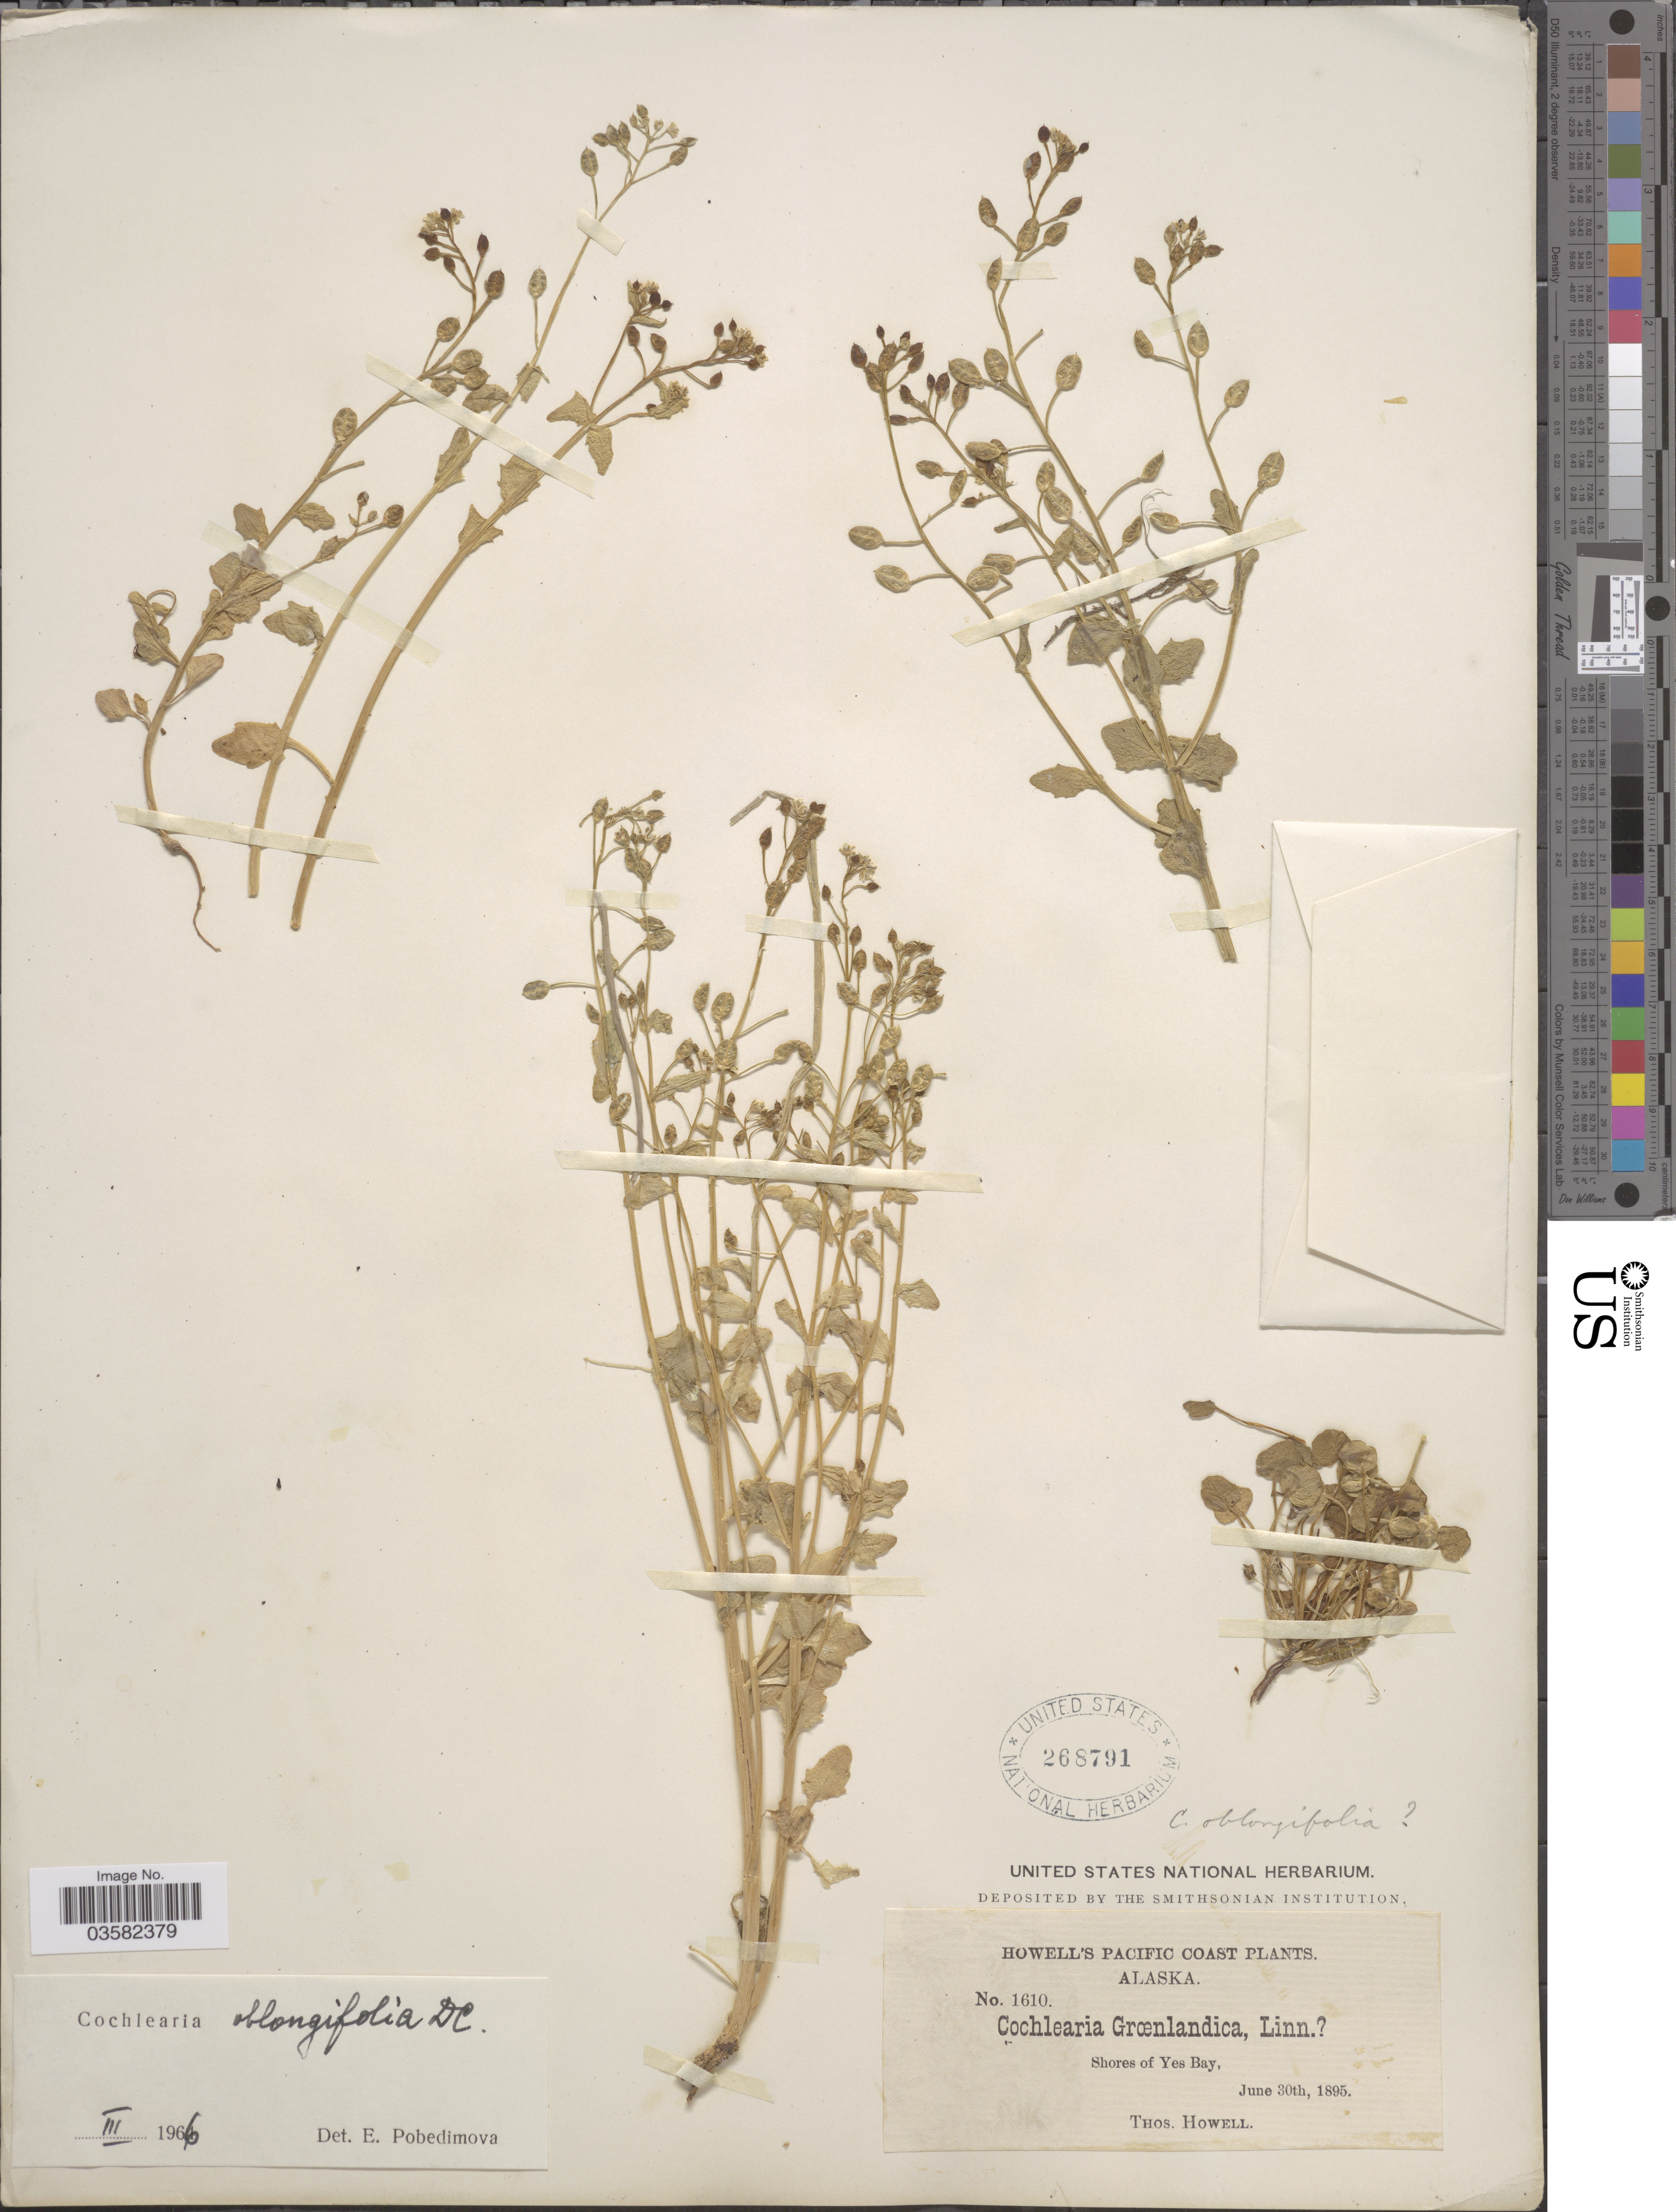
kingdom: Plantae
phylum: Tracheophyta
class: Magnoliopsida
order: Brassicales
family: Brassicaceae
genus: Cochlearia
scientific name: Cochlearia oblongifolia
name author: DC.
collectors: T. Howell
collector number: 1610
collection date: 1895-06-30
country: United States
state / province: Alaska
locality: Pacific Coast. Shores of Yes Bay.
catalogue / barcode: US 268791